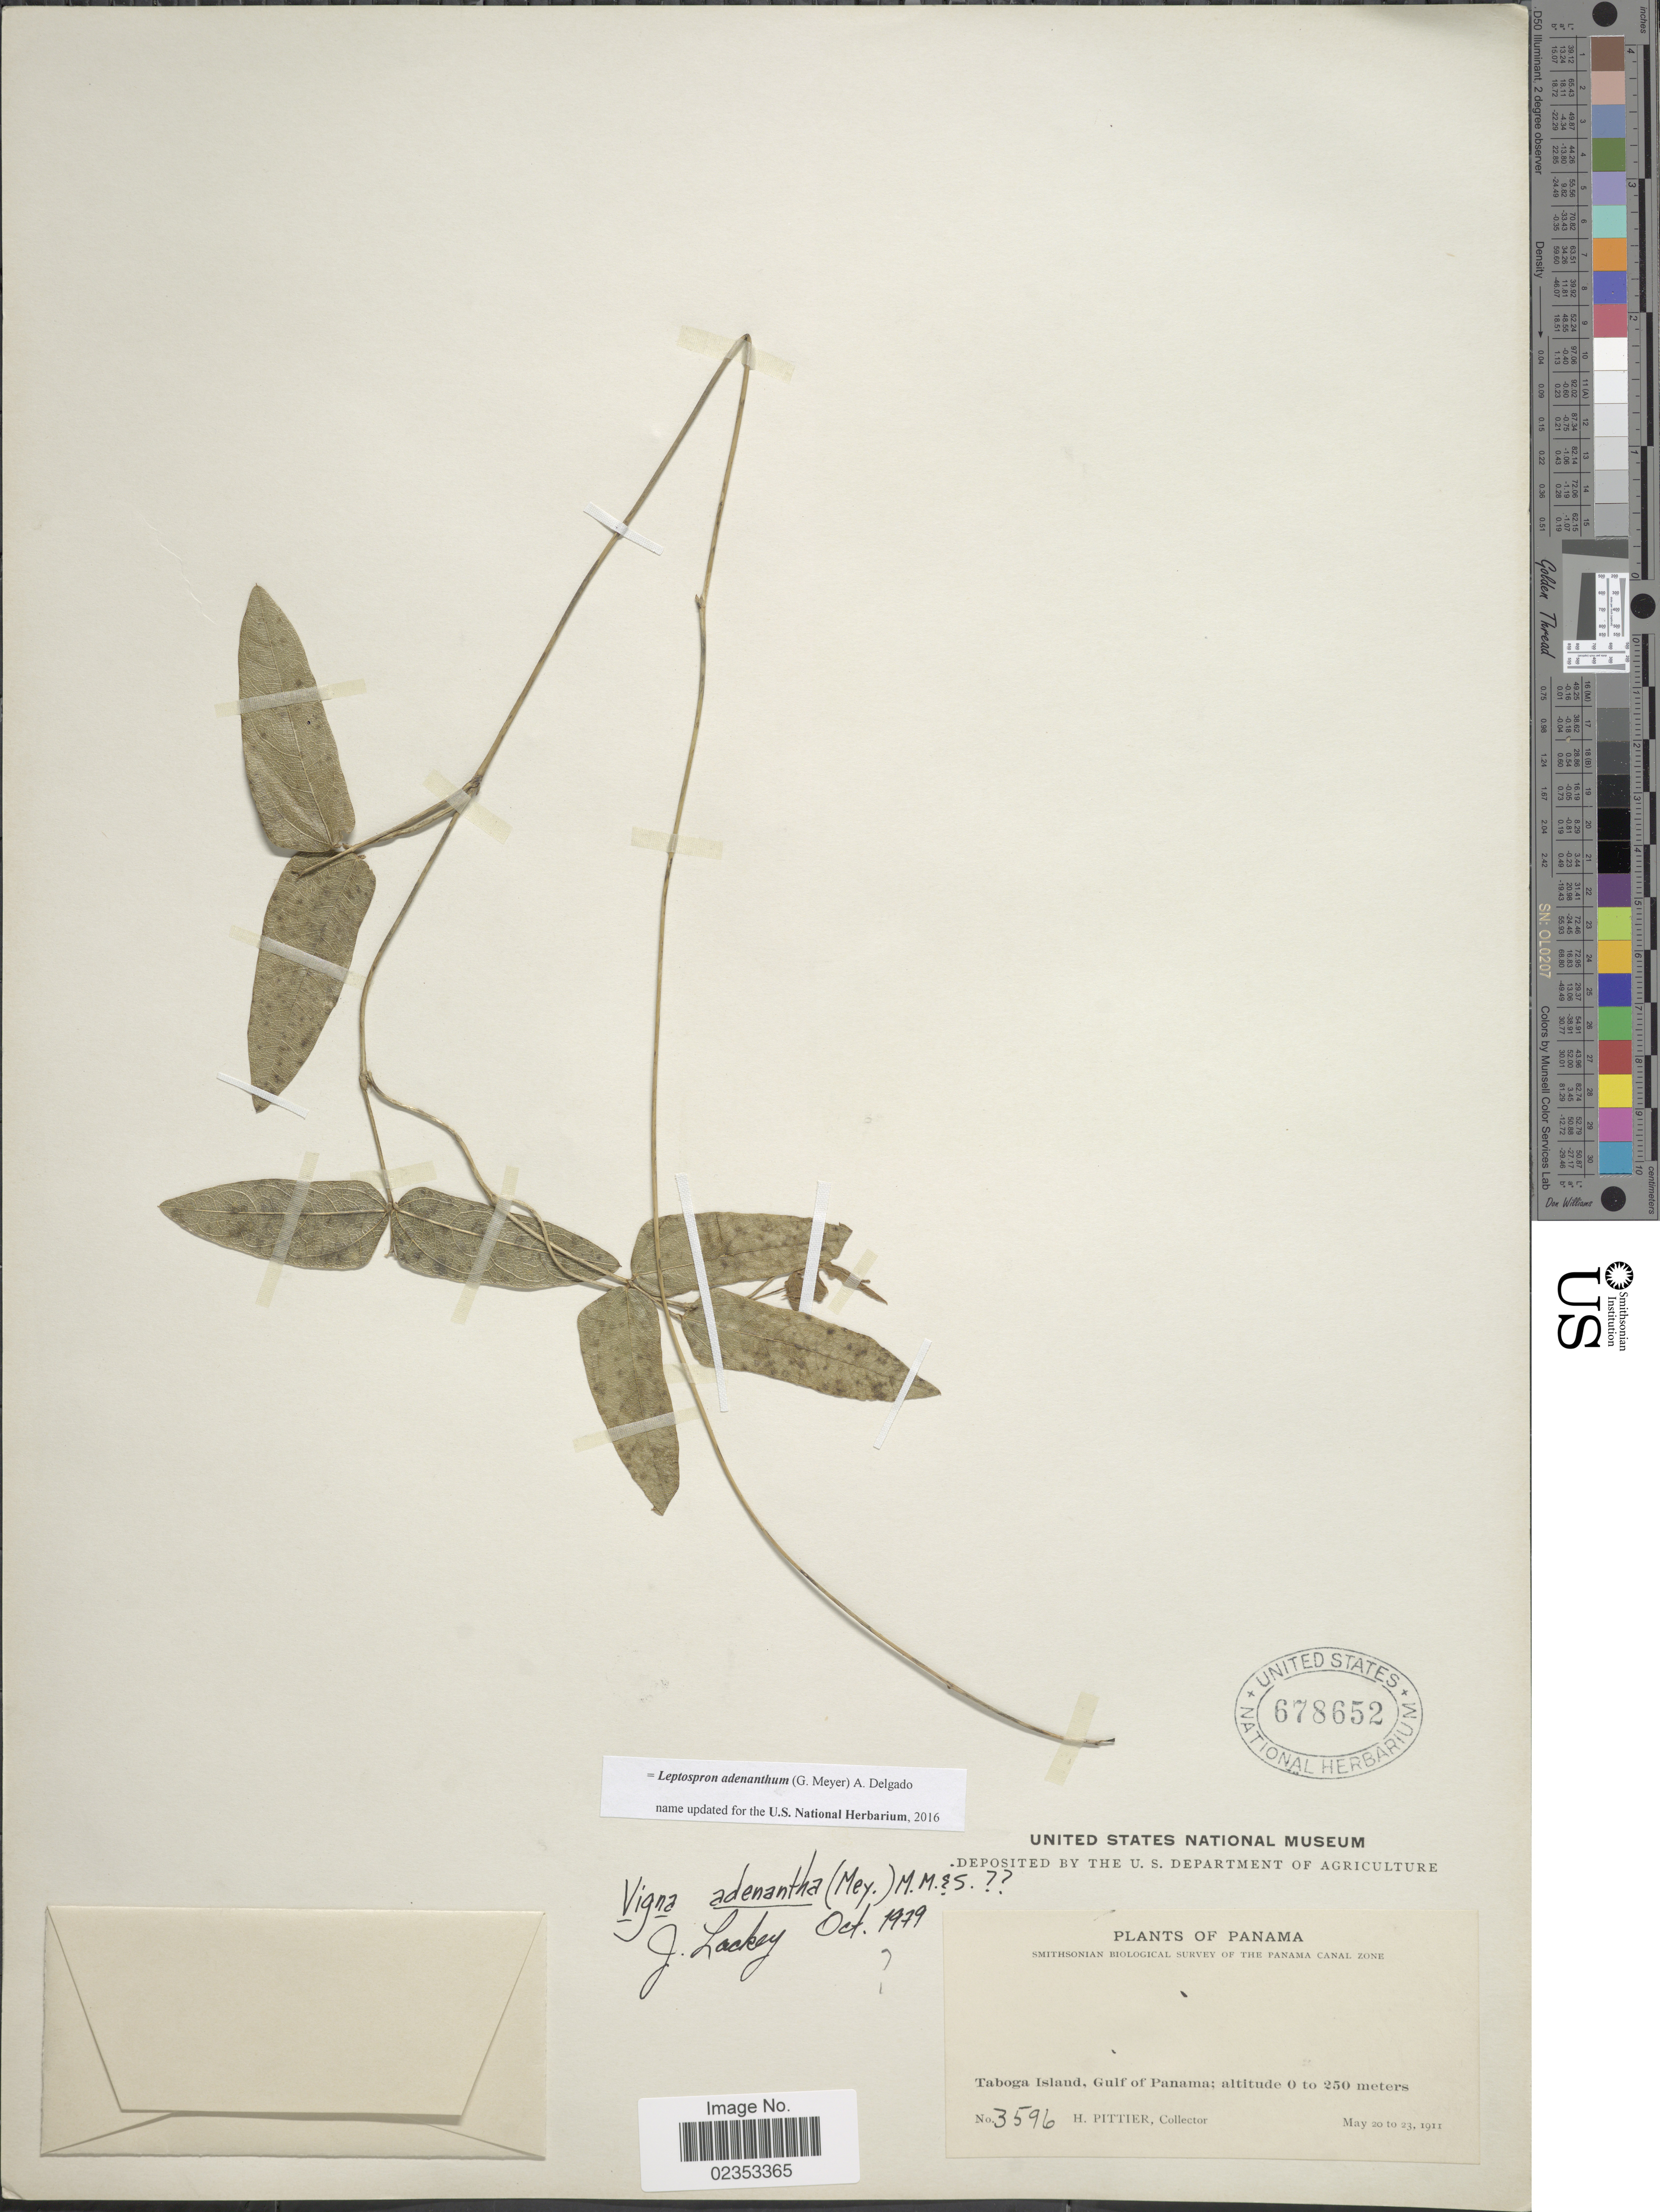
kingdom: Plantae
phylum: Tracheophyta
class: Magnoliopsida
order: Fabales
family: Fabaceae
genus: Leptospron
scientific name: Leptospron adenanthum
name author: (G. Mey.) A. Delgado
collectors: H. F. Pittier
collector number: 3596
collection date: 1911-05-20/1911-05-23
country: Panama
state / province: Panamá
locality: Taboga Island, Gulf of Panama, the Panama Canal Zone.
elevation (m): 0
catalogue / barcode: US 678652